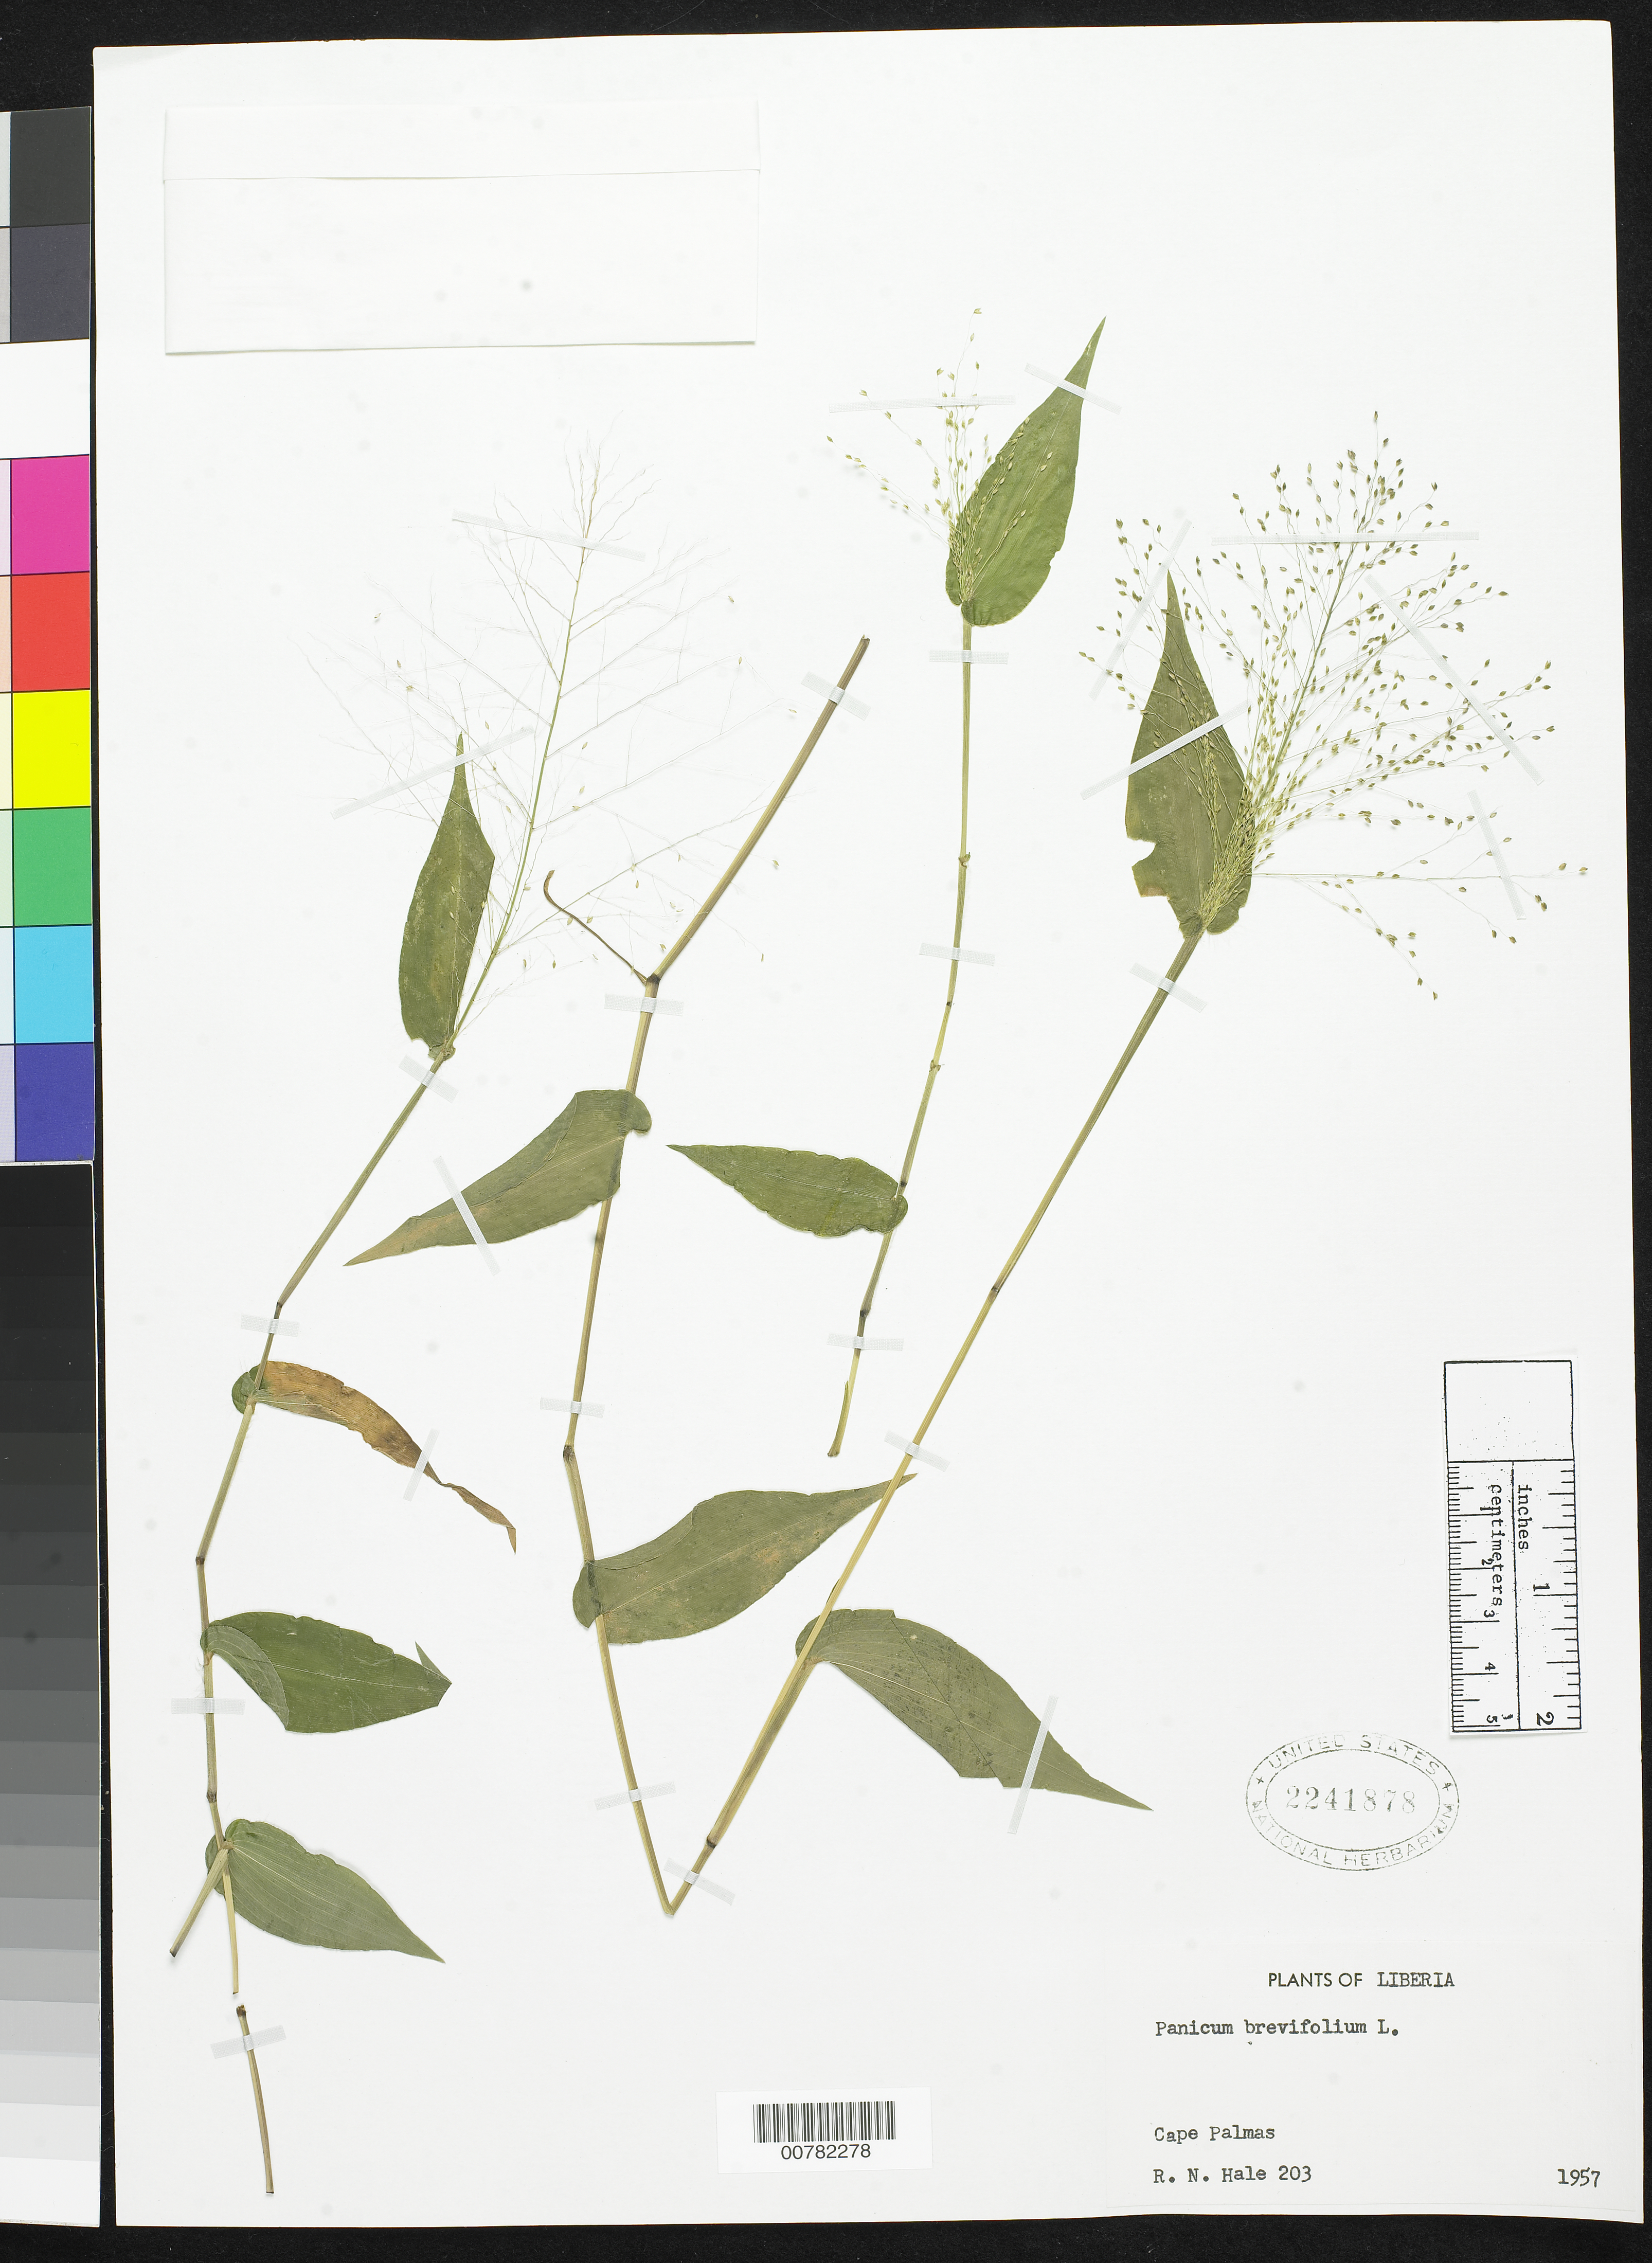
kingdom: Plantae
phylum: Tracheophyta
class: Liliopsida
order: Poales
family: Poaceae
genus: Panicum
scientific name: Panicum brevifolium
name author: L.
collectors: R. N. Hale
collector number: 203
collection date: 1957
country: Liberia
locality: Cape Palmas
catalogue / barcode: US 2241878